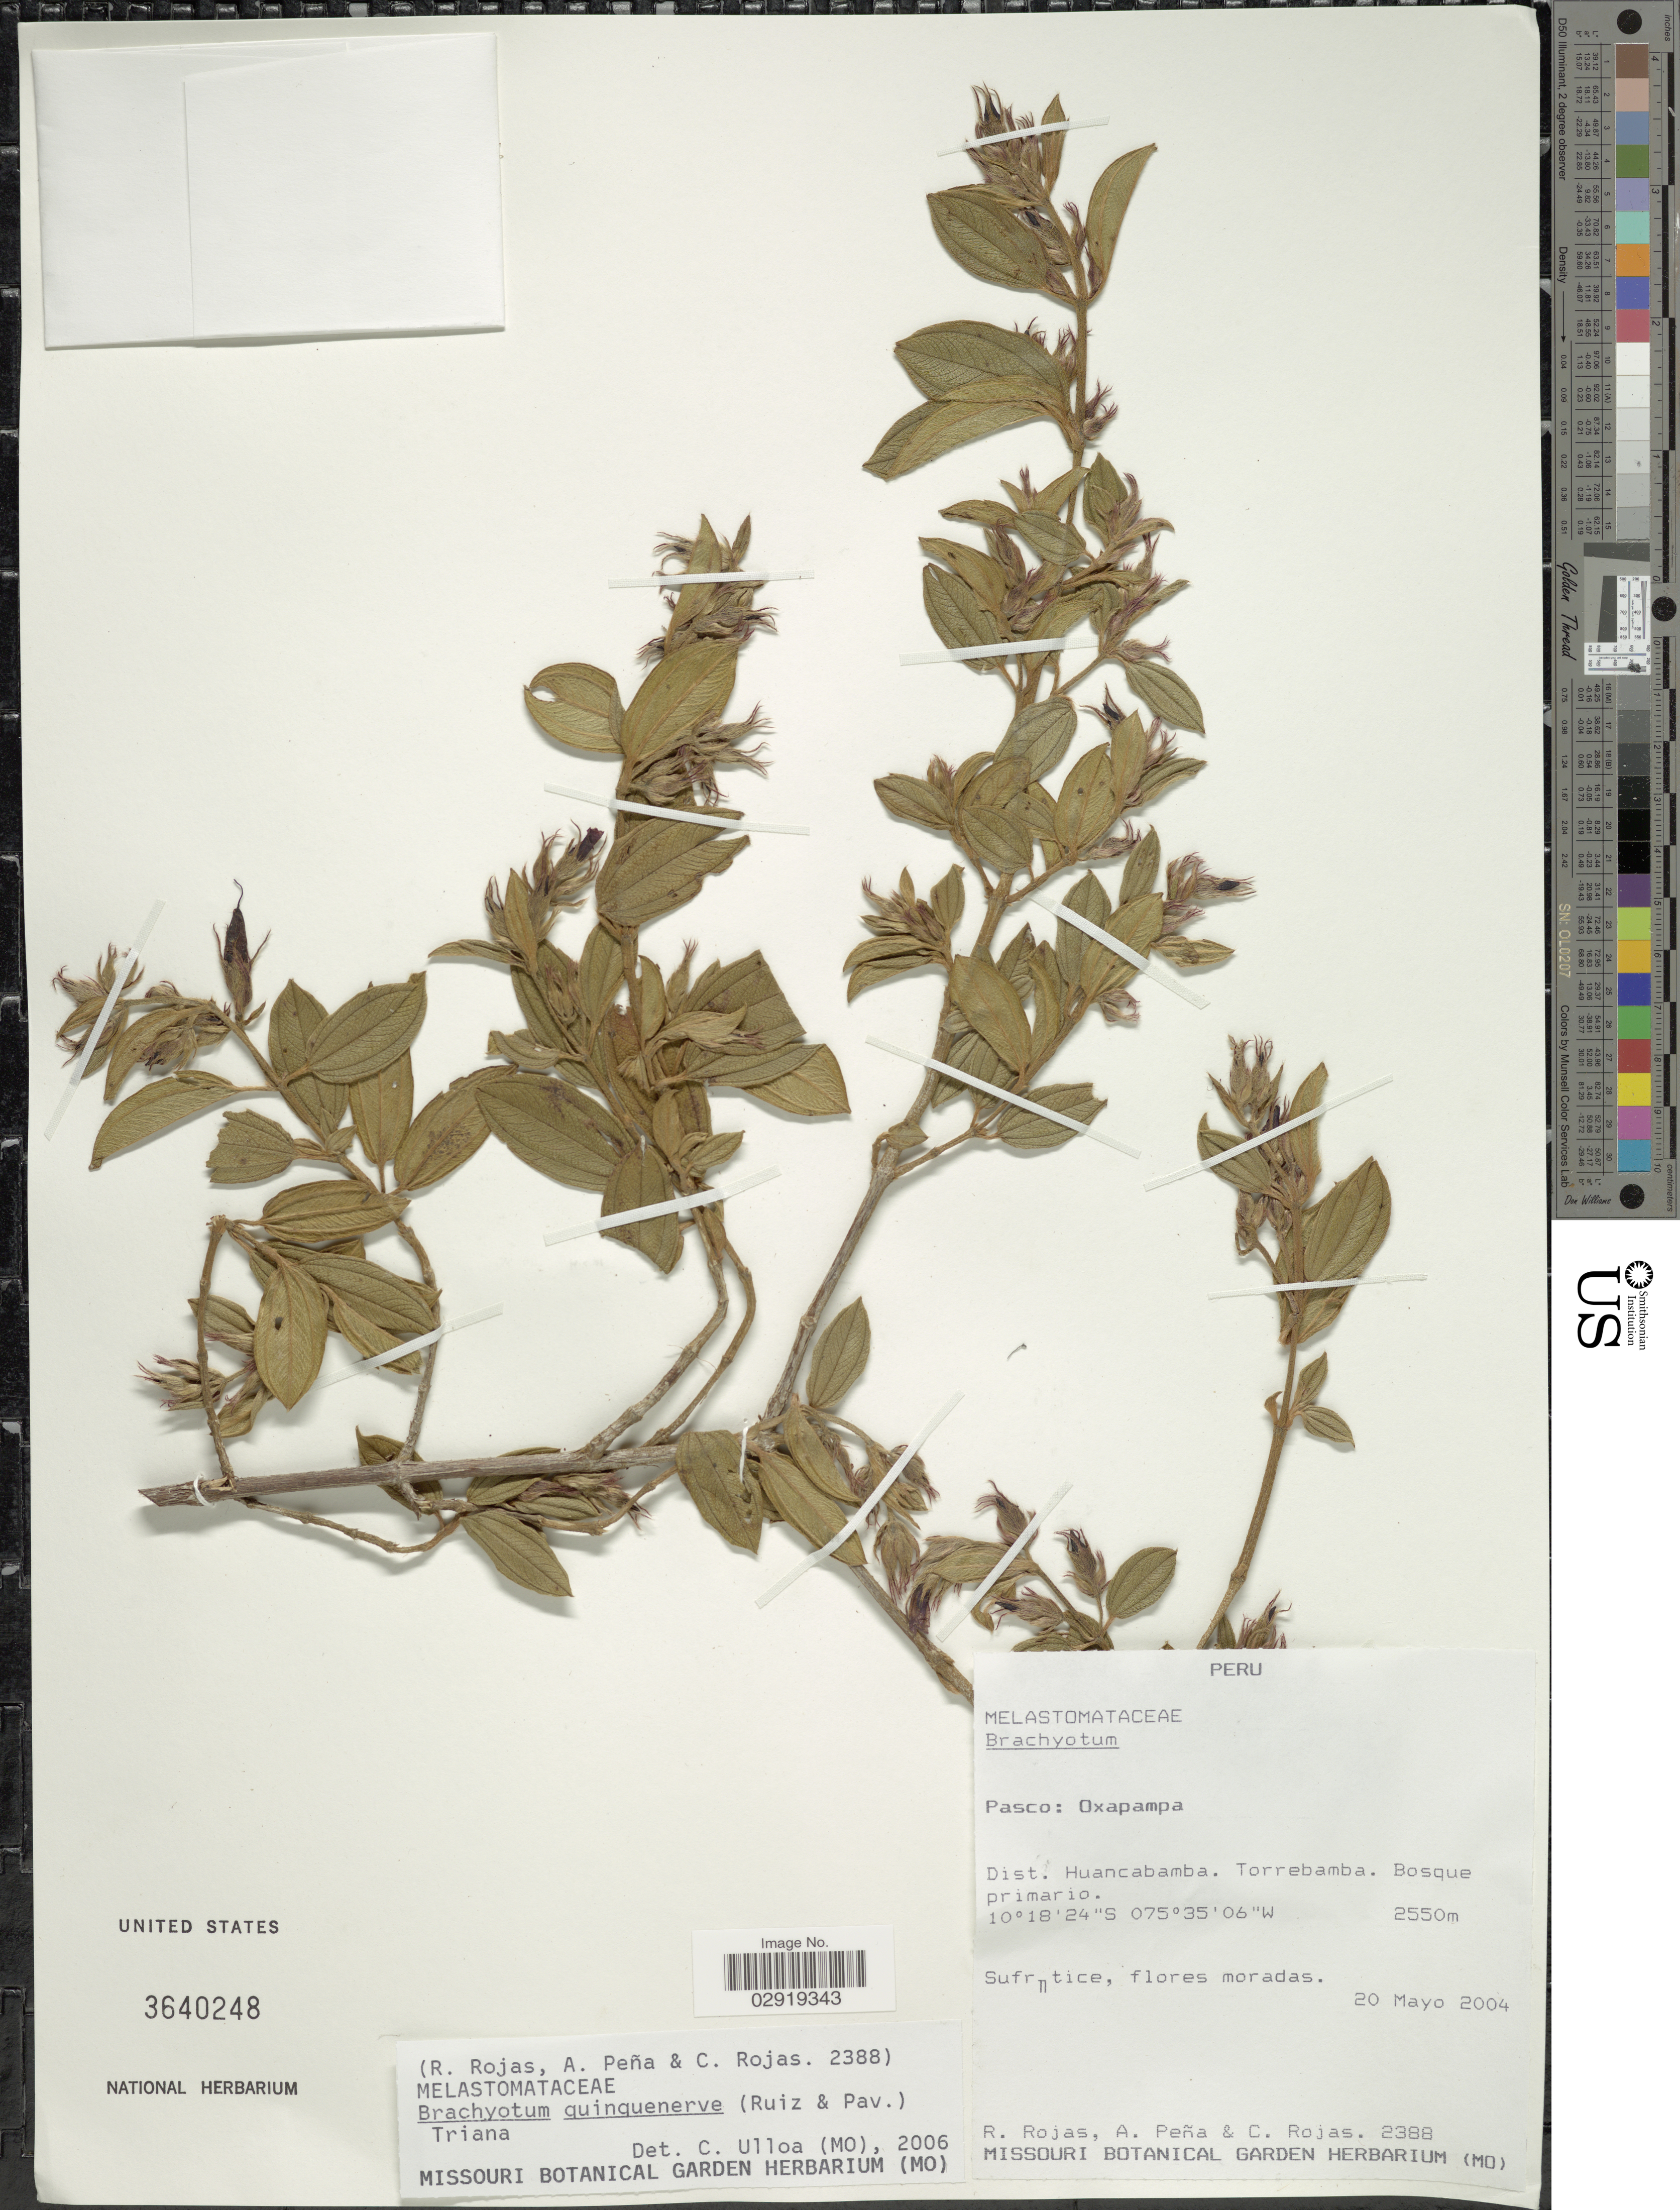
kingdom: Plantae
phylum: Tracheophyta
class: Magnoliopsida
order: Myrtales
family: Melastomataceae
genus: Brachyotum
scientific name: Brachyotum quinquenerve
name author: (Ruiz & Pav.) Triana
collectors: R. Rojas, A. Peña & C. Rojas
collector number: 2388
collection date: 2004-05-20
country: Peru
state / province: Pasco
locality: Oxapampa. Dist. Huancabamba. Torrebamba.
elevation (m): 2550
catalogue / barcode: US 3640248